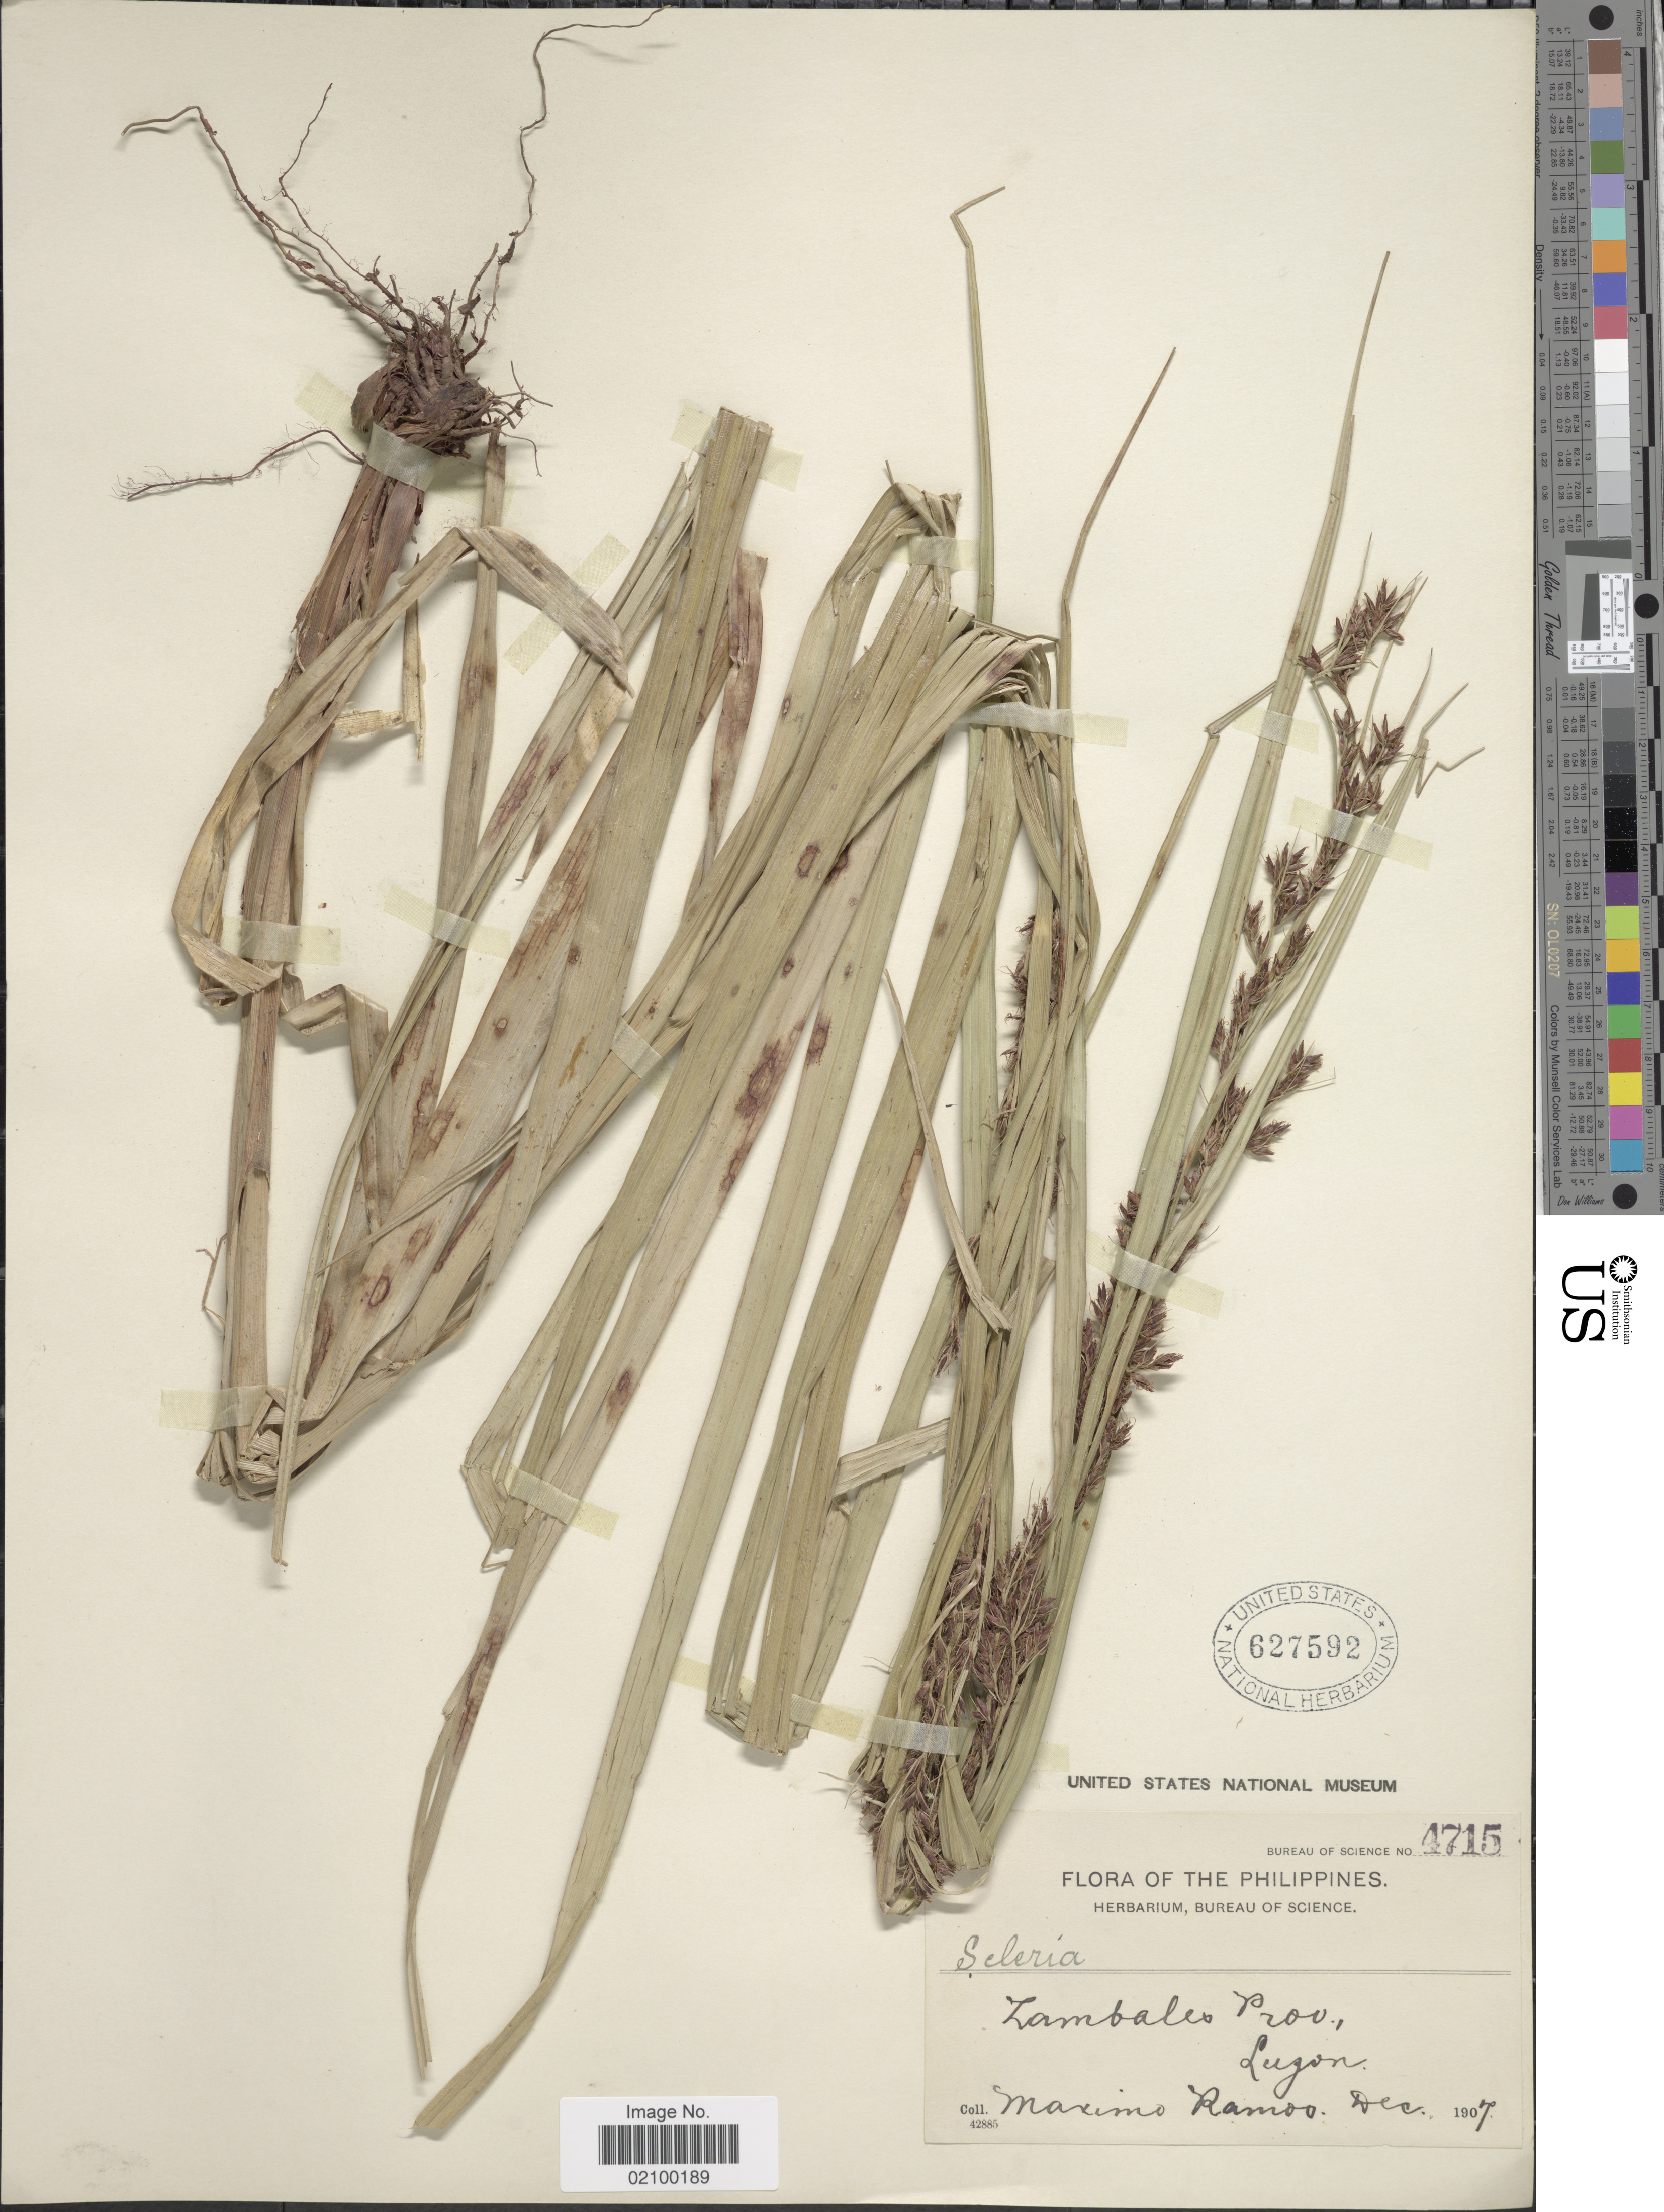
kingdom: Plantae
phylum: Tracheophyta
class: Liliopsida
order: Poales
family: Cyperaceae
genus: Scleria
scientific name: Scleria sp.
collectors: M. Ramos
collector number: Bureau of Science 4715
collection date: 1907-12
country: Philippines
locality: Zambales Prov., Luzon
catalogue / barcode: US 627592